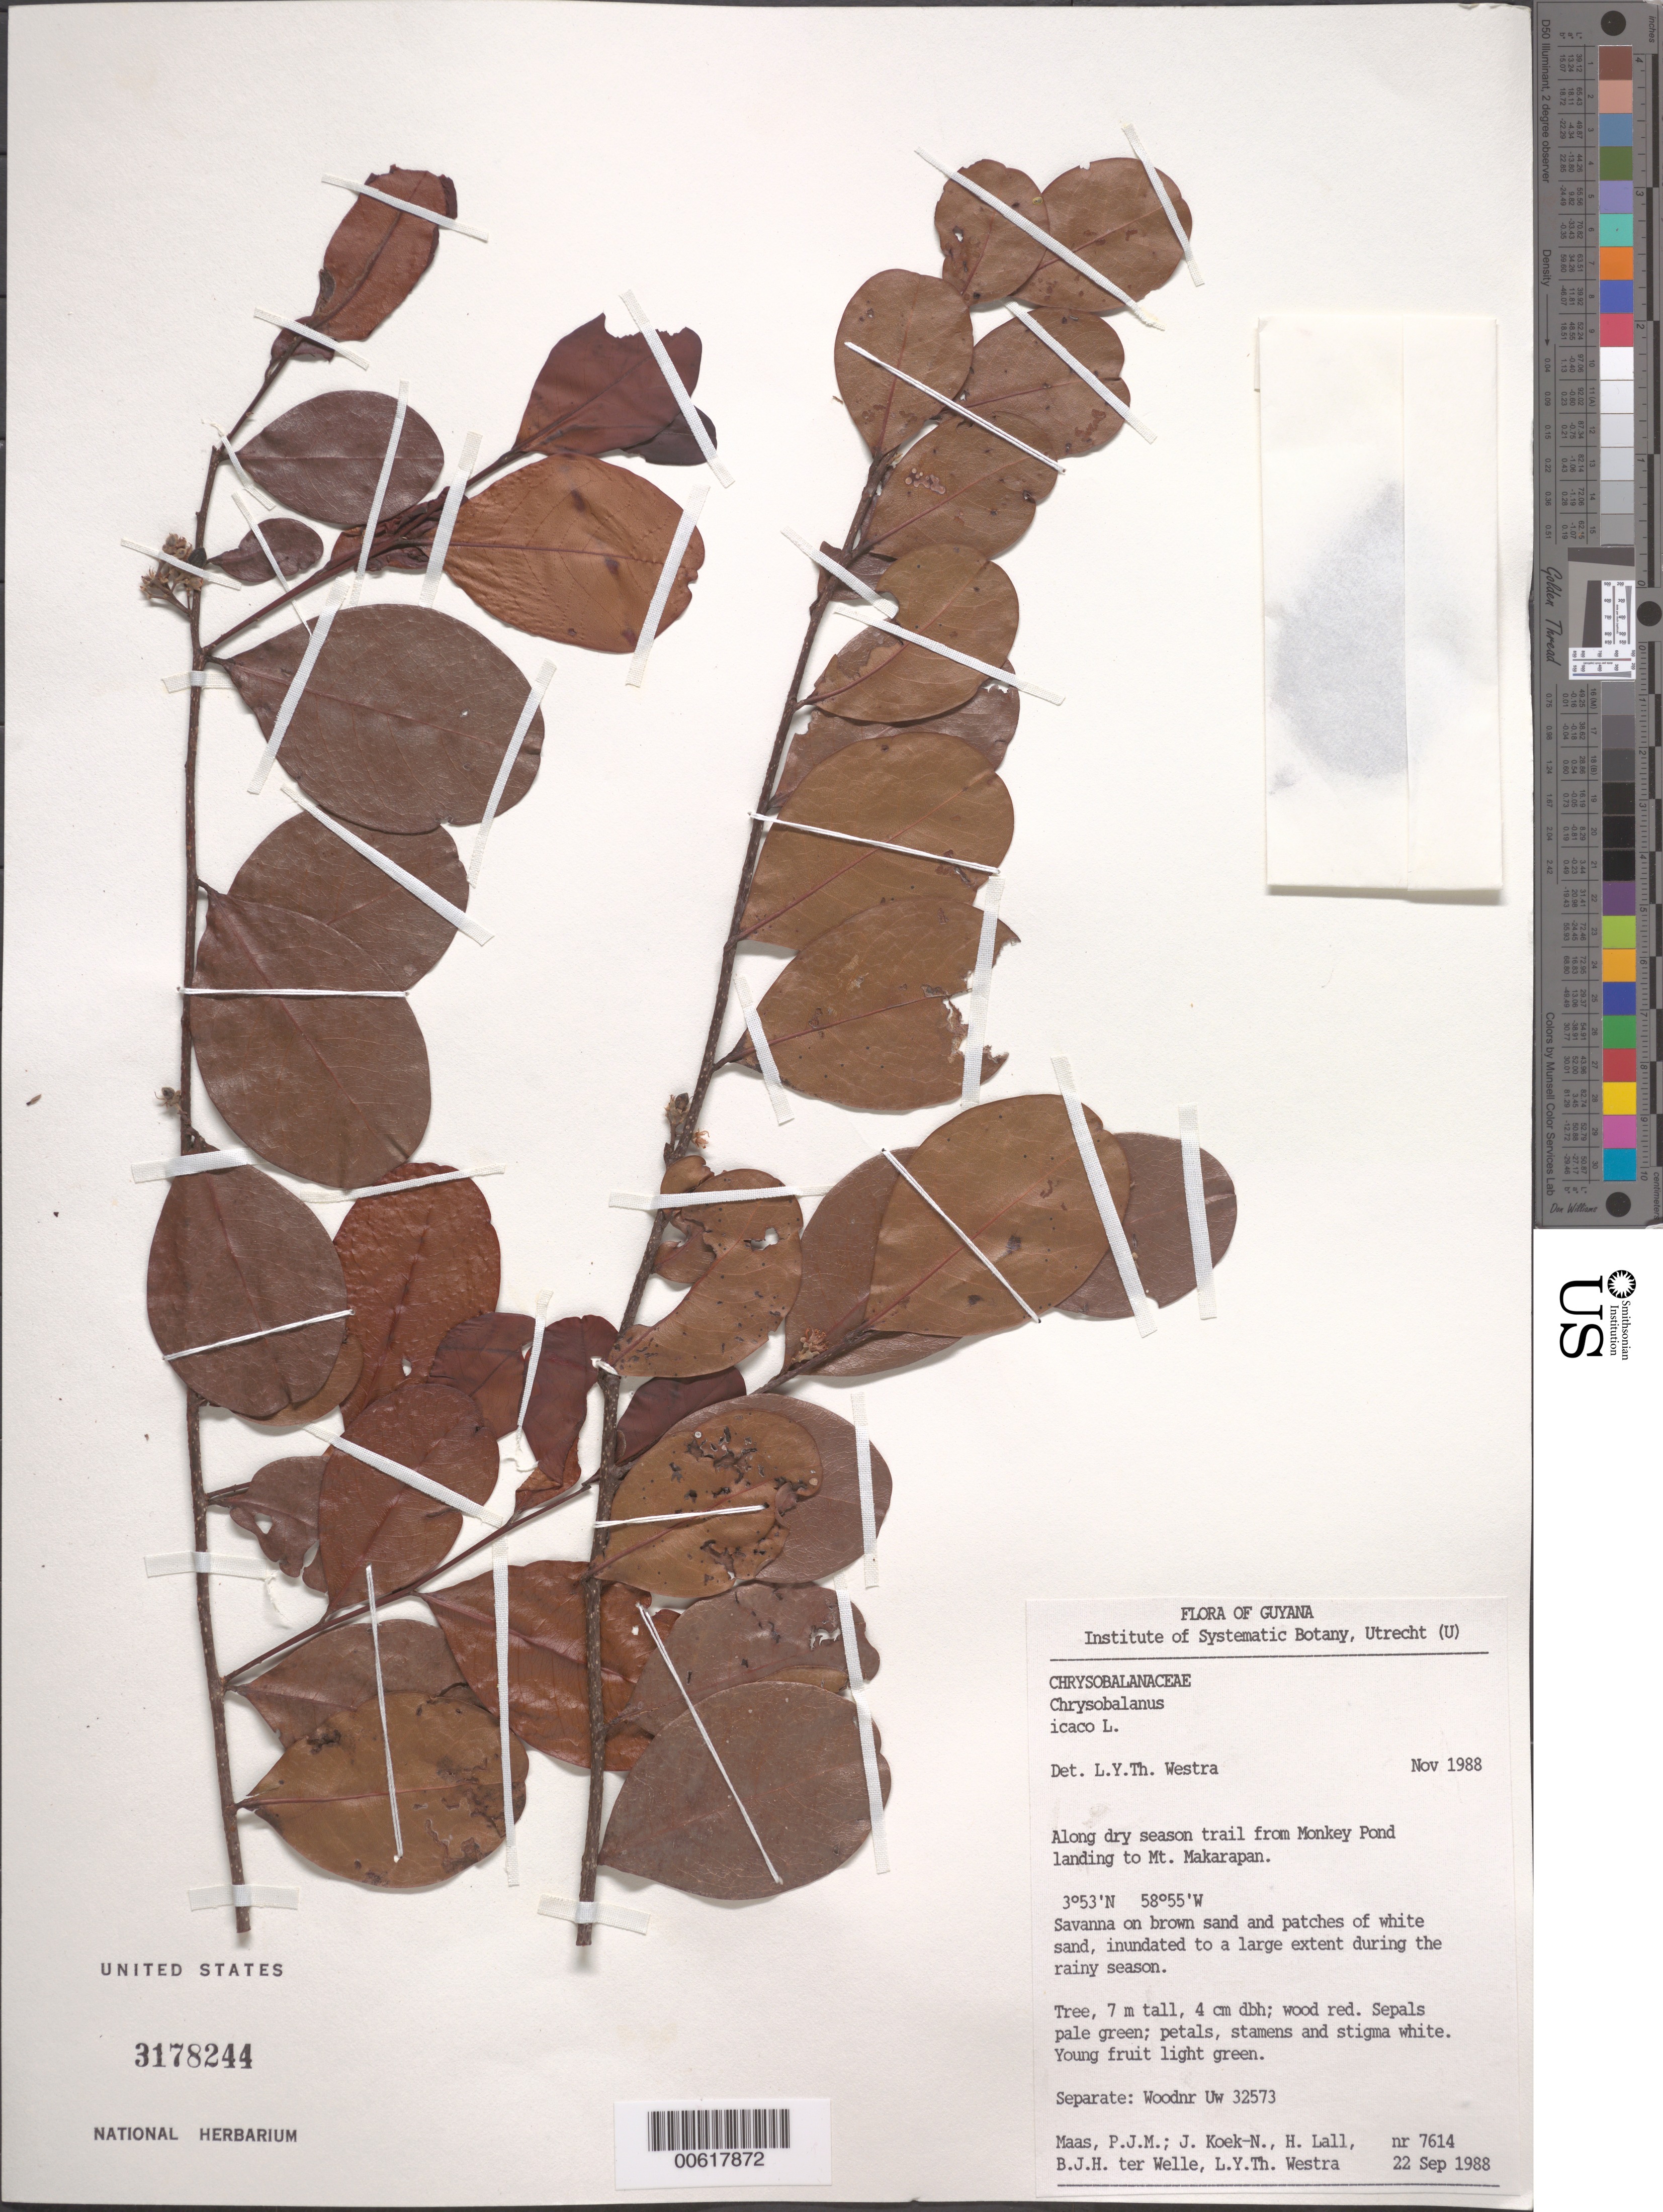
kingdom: Plantae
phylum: Tracheophyta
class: Magnoliopsida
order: Malpighiales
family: Chrysobalanaceae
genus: Chrysobalanus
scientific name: Chrysobalanus icaco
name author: L.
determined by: Westra, L. Y. T., (U), Nationaal Herbarium Nederland, Utrecht University branch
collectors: P. Maas, J. Koek-Noorman, H. Lall, B. Welle & L. Y. T. Westra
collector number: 7614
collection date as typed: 22-Sep-88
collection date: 1988-09-22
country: Guyana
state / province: U. Takutu-U. Essequibo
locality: Monkey Pond landing, dry season trail to Mt. Makarapan; Rupununi River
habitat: Savanna on brown sand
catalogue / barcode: US 3178244